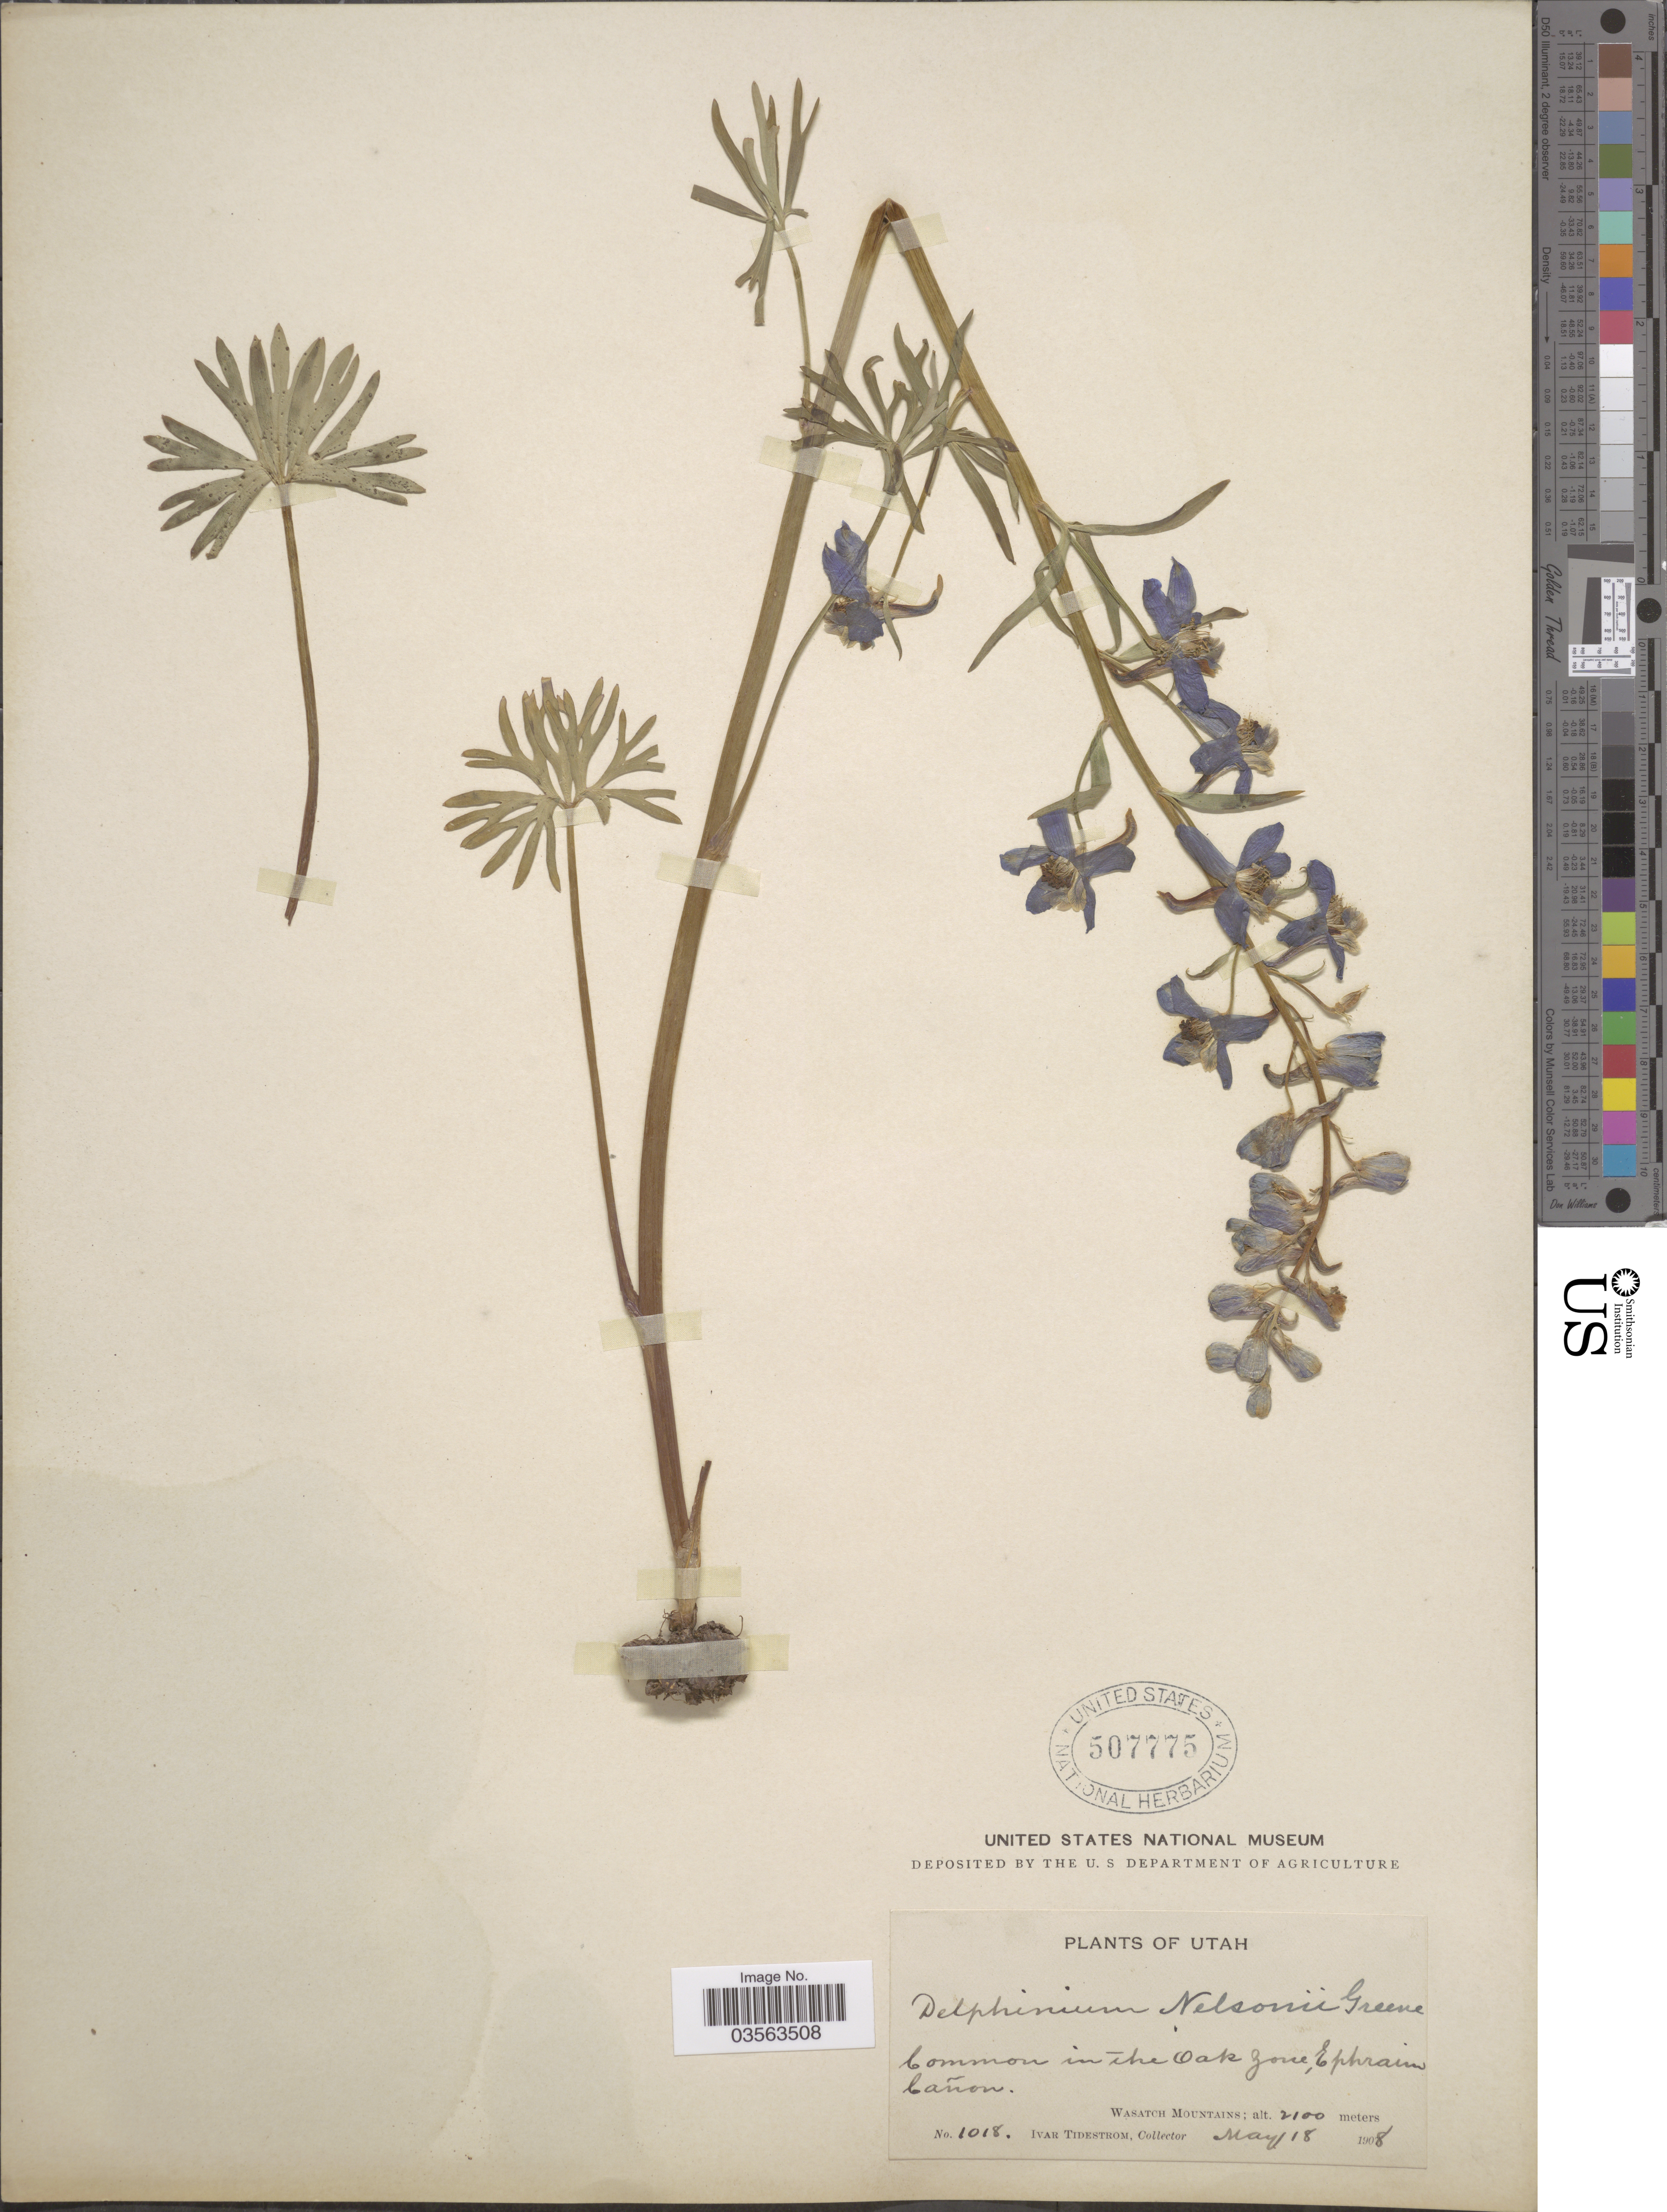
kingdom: Plantae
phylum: Tracheophyta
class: Magnoliopsida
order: Ranunculales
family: Ranunculaceae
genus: Delphinium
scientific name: Delphinium menziesii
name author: DC.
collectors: I. F. Tidestrom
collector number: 1018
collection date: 1908-05-18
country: United States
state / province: Utah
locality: Common in the Oak zone, Ephraim Cañon. Wasatch Mountains.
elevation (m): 2100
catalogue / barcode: US 507775